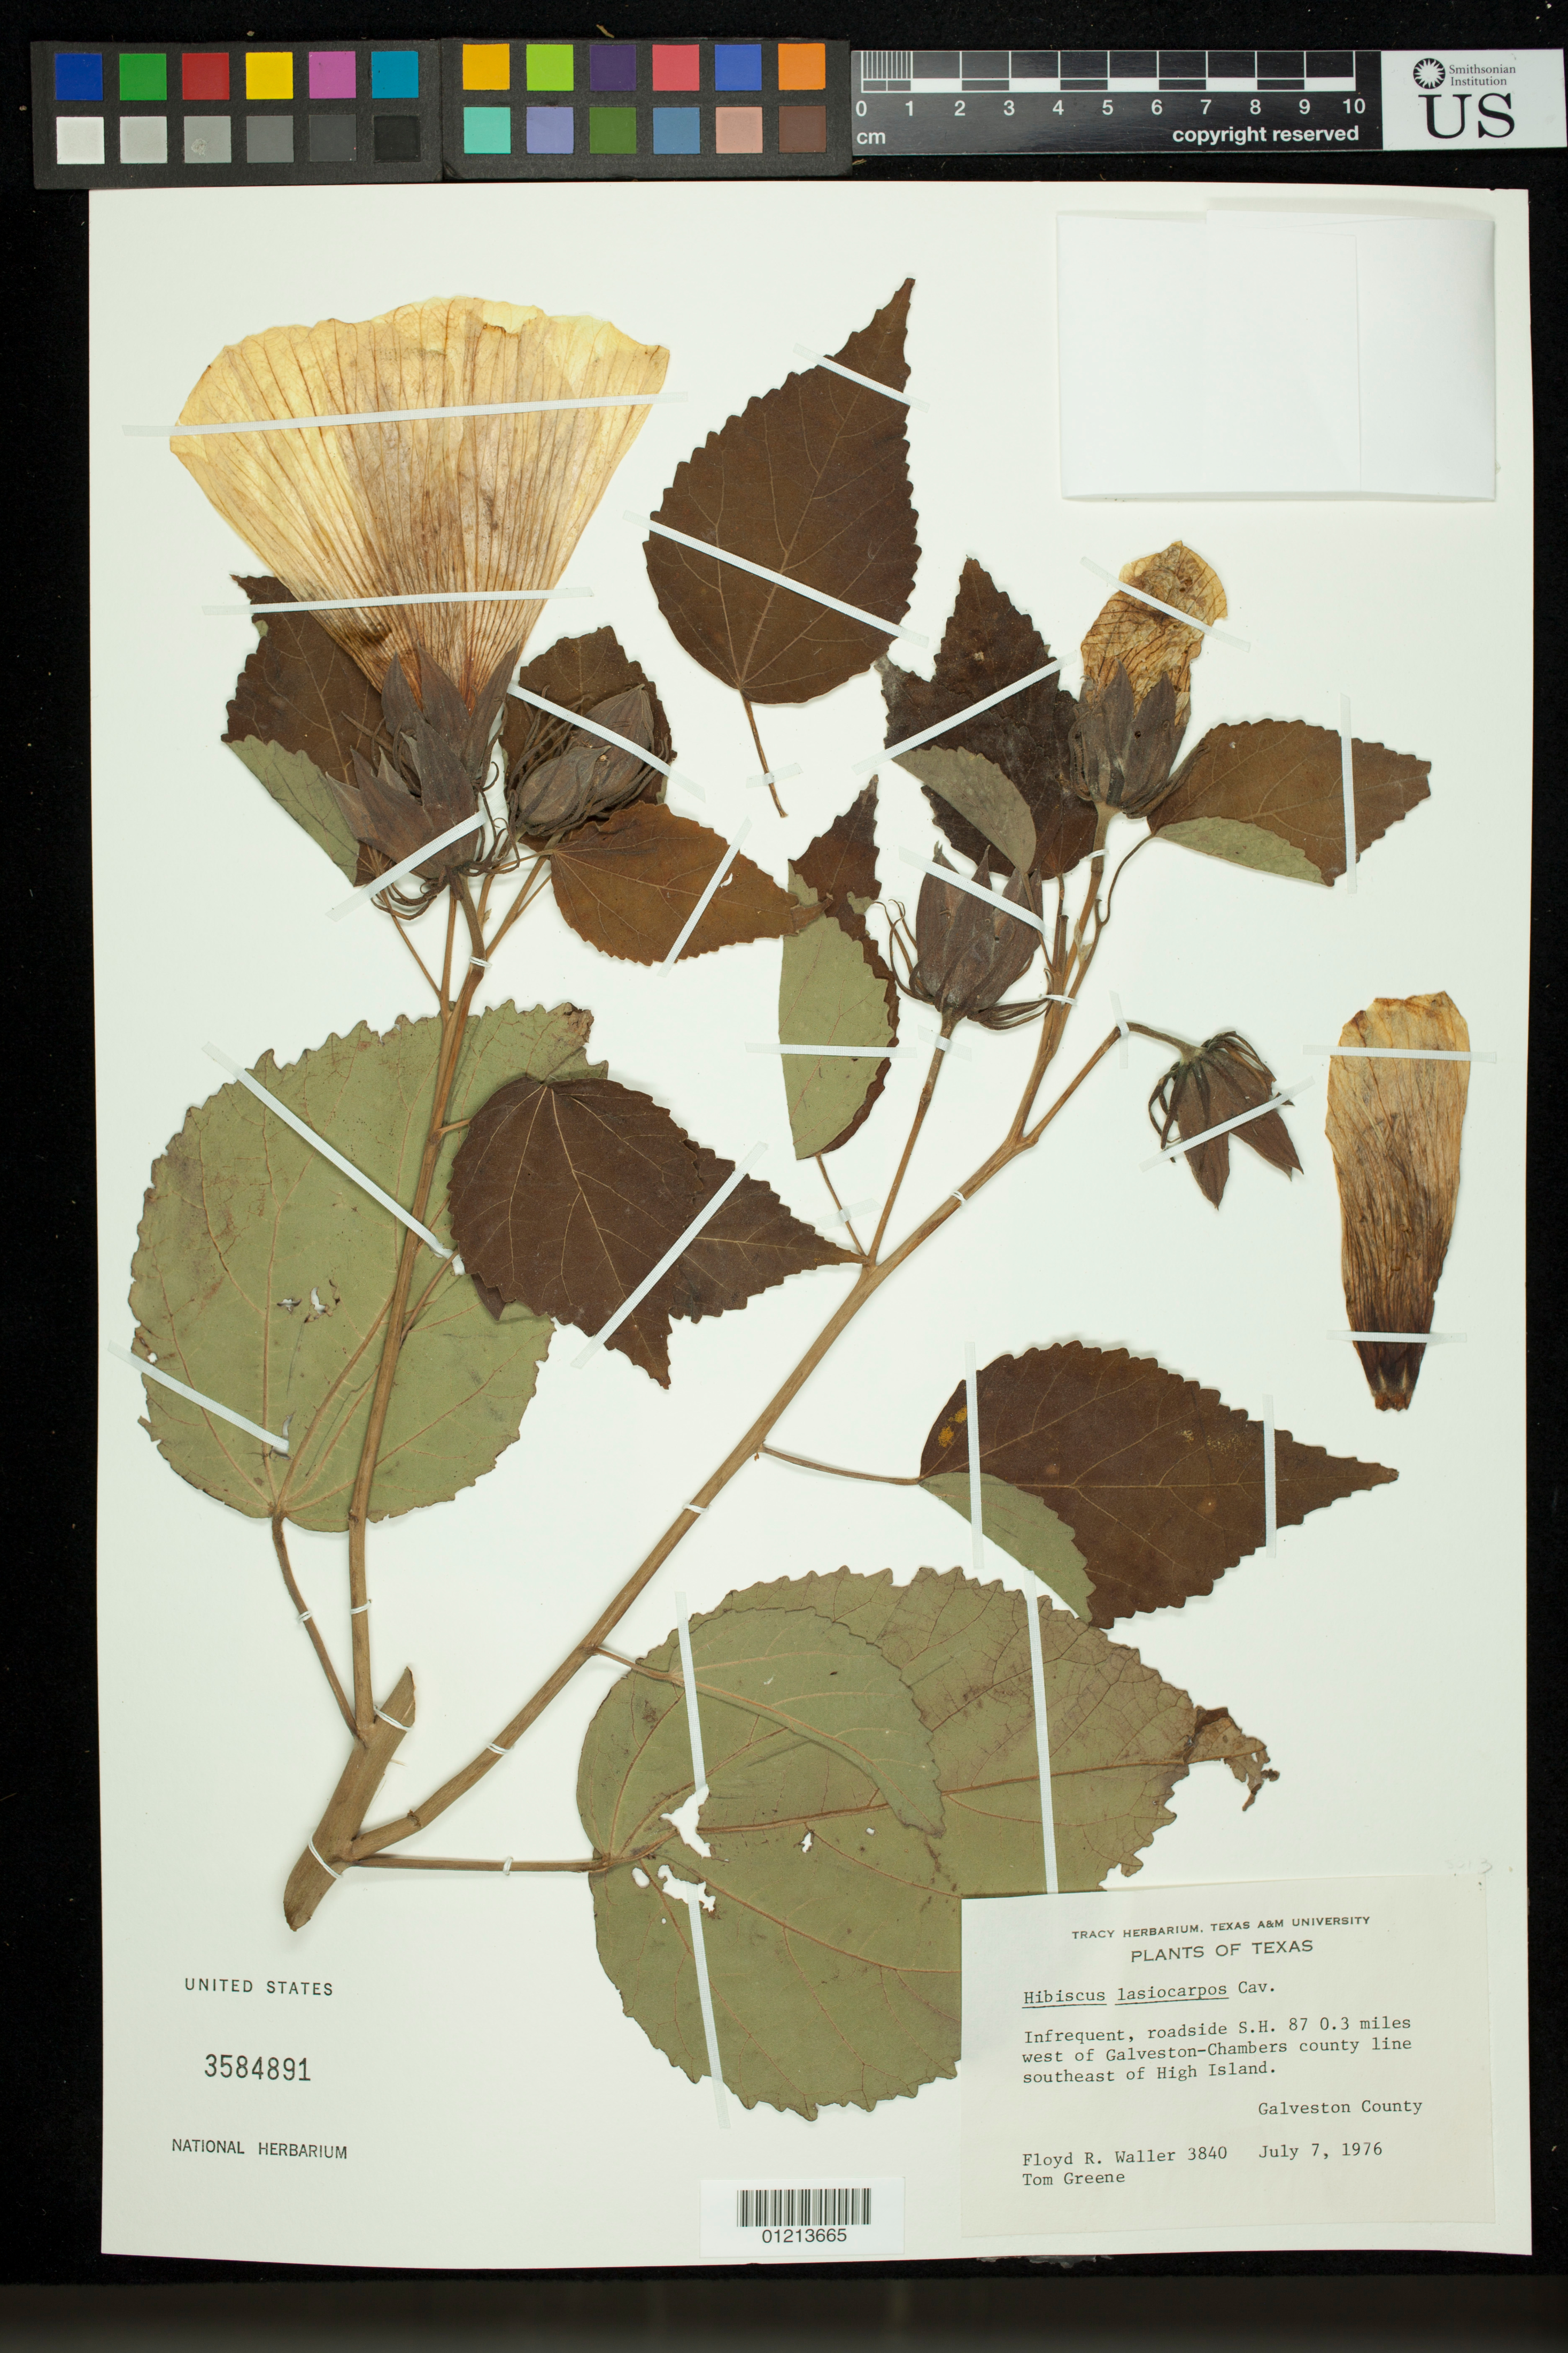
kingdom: Plantae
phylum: Tracheophyta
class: Magnoliopsida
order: Malvales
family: Malvaceae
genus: Hibiscus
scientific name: Hibiscus moscheutos subsp. lasiocarpos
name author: (Cav.) O.J. Blanch.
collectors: F. R. Waller & T. Greene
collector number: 3840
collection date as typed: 07 Jul 1976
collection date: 1976-07-07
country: United States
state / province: Texas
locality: Roadside S.H. 87 0.3 miles west of Galveston-Chambers county line southeast of High Island, Galveston County.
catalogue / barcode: US 3584891